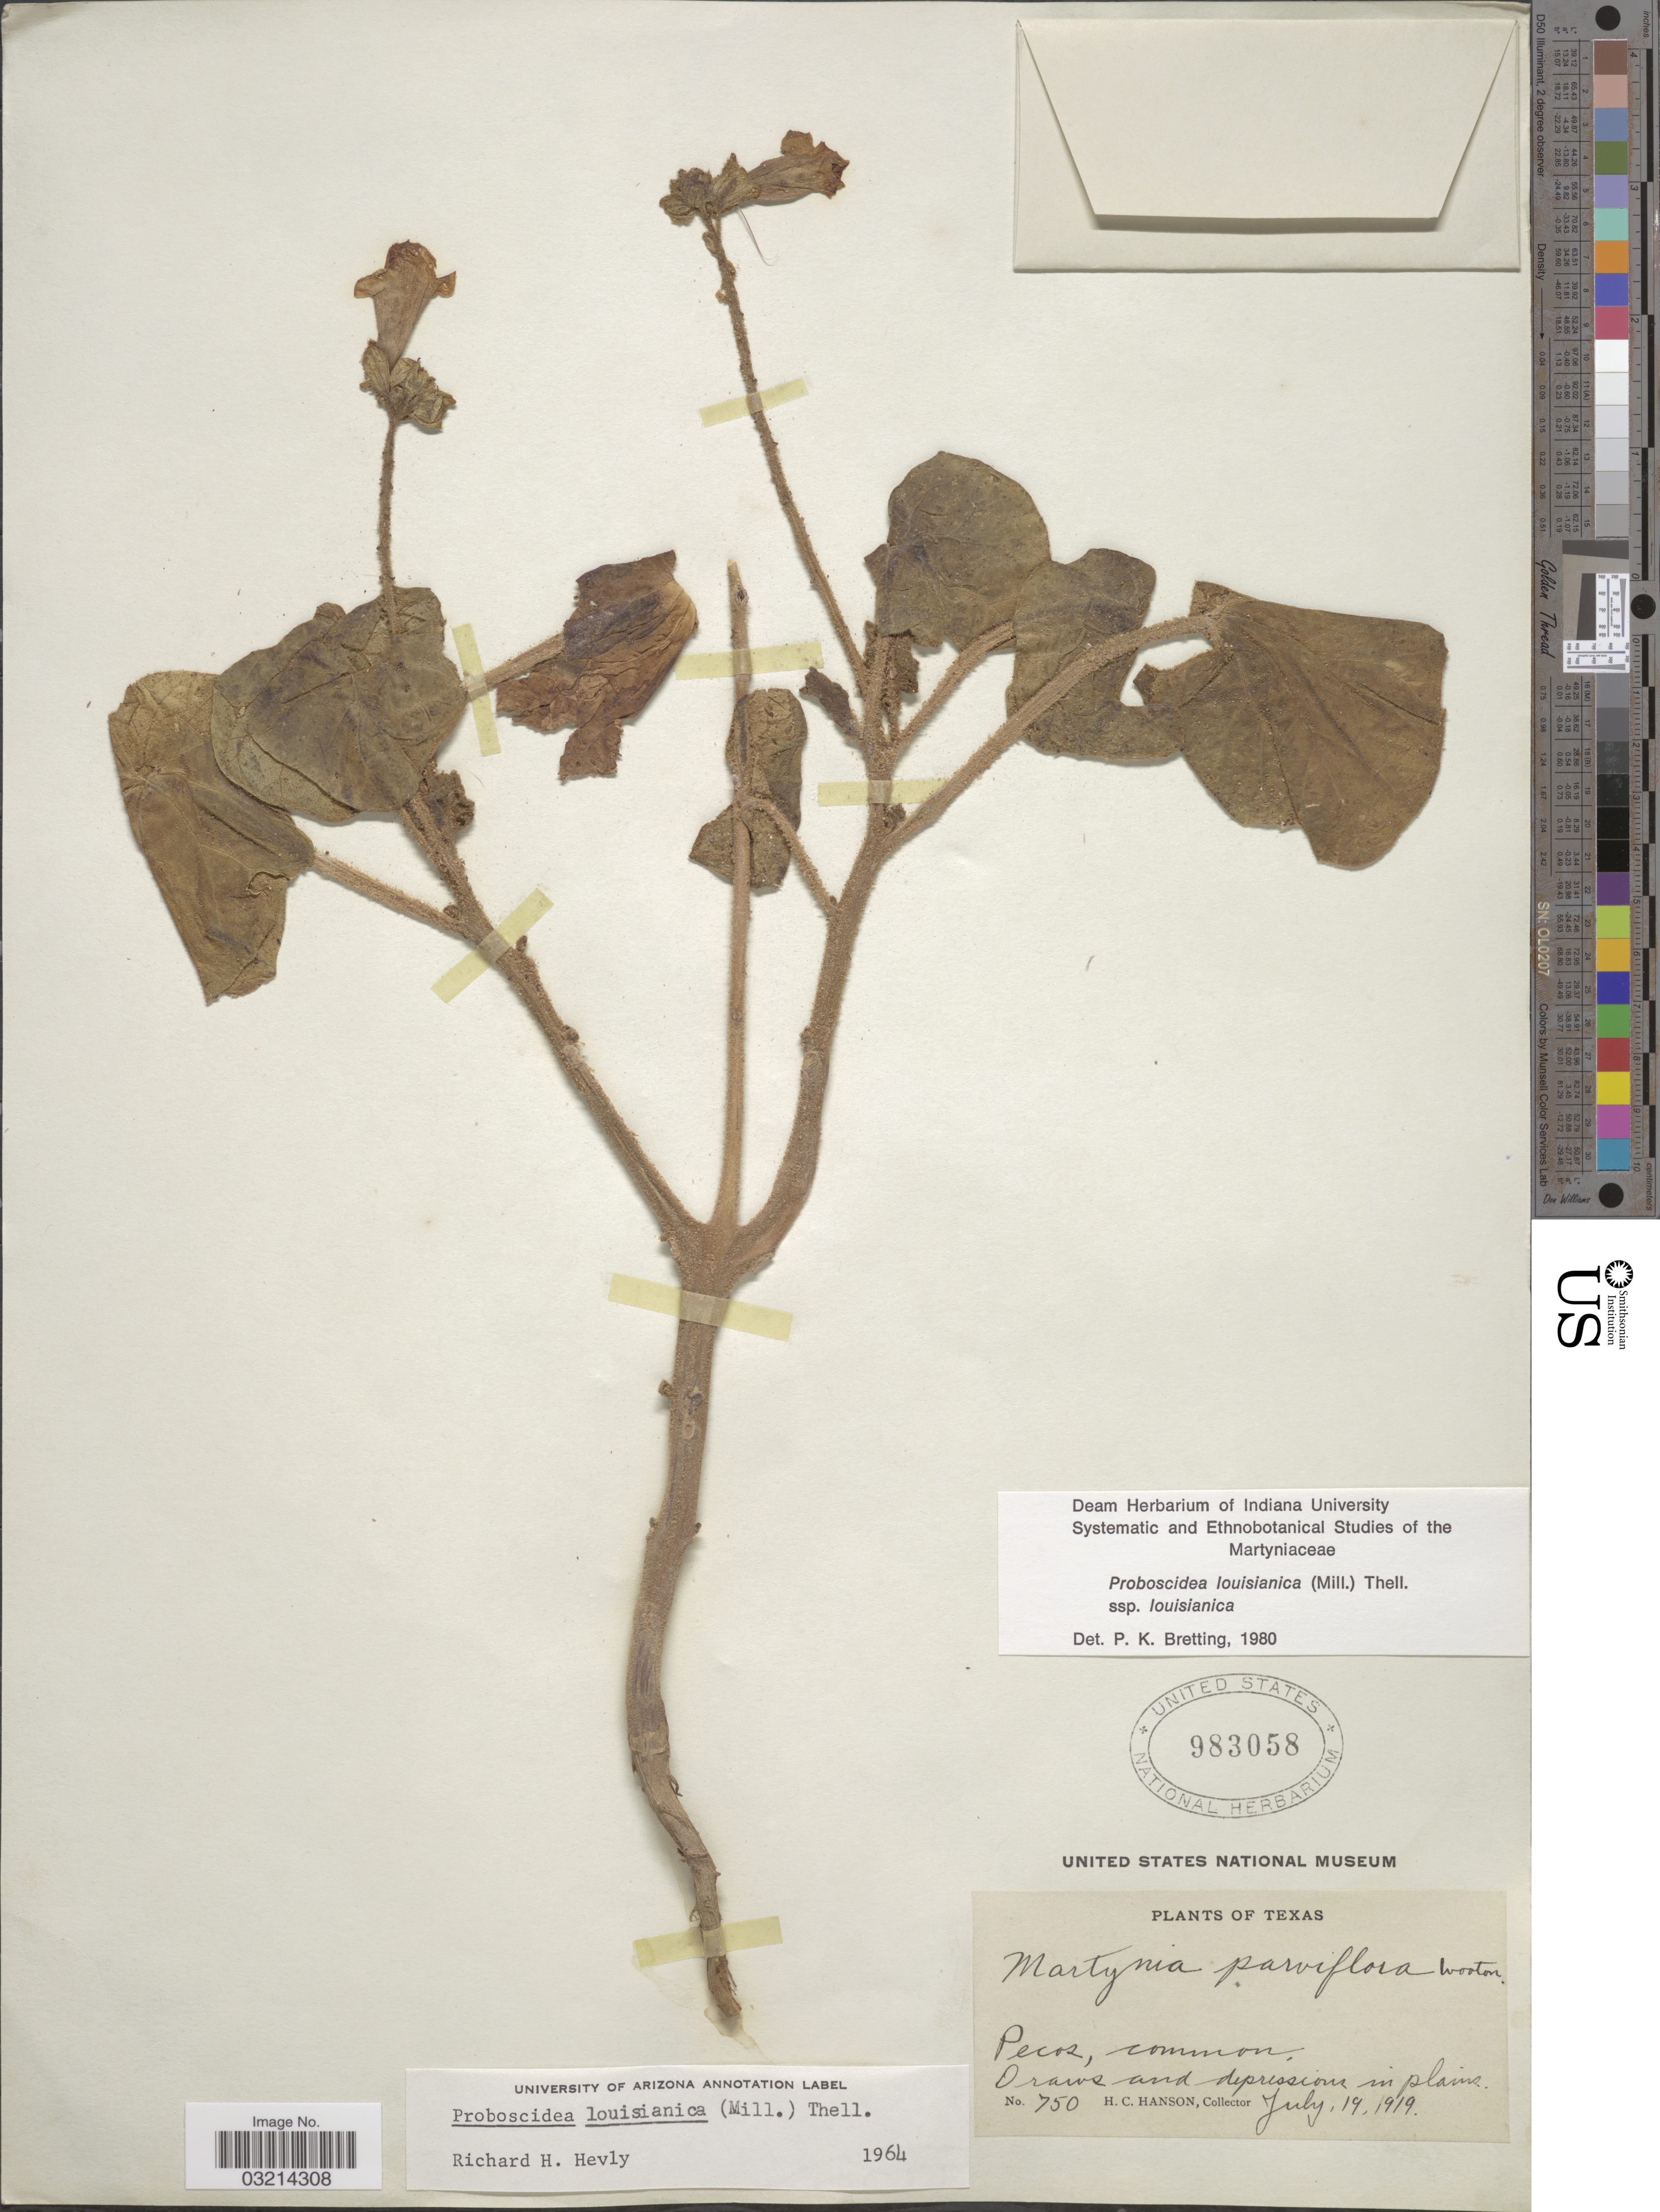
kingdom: Plantae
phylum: Tracheophyta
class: Magnoliopsida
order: Lamiales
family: Martyniaceae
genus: Proboscidea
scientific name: Proboscidea louisianica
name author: Thell.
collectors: H. Hanson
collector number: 750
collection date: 1919-07-19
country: United States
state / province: Texas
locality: Pecos.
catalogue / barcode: US 983058